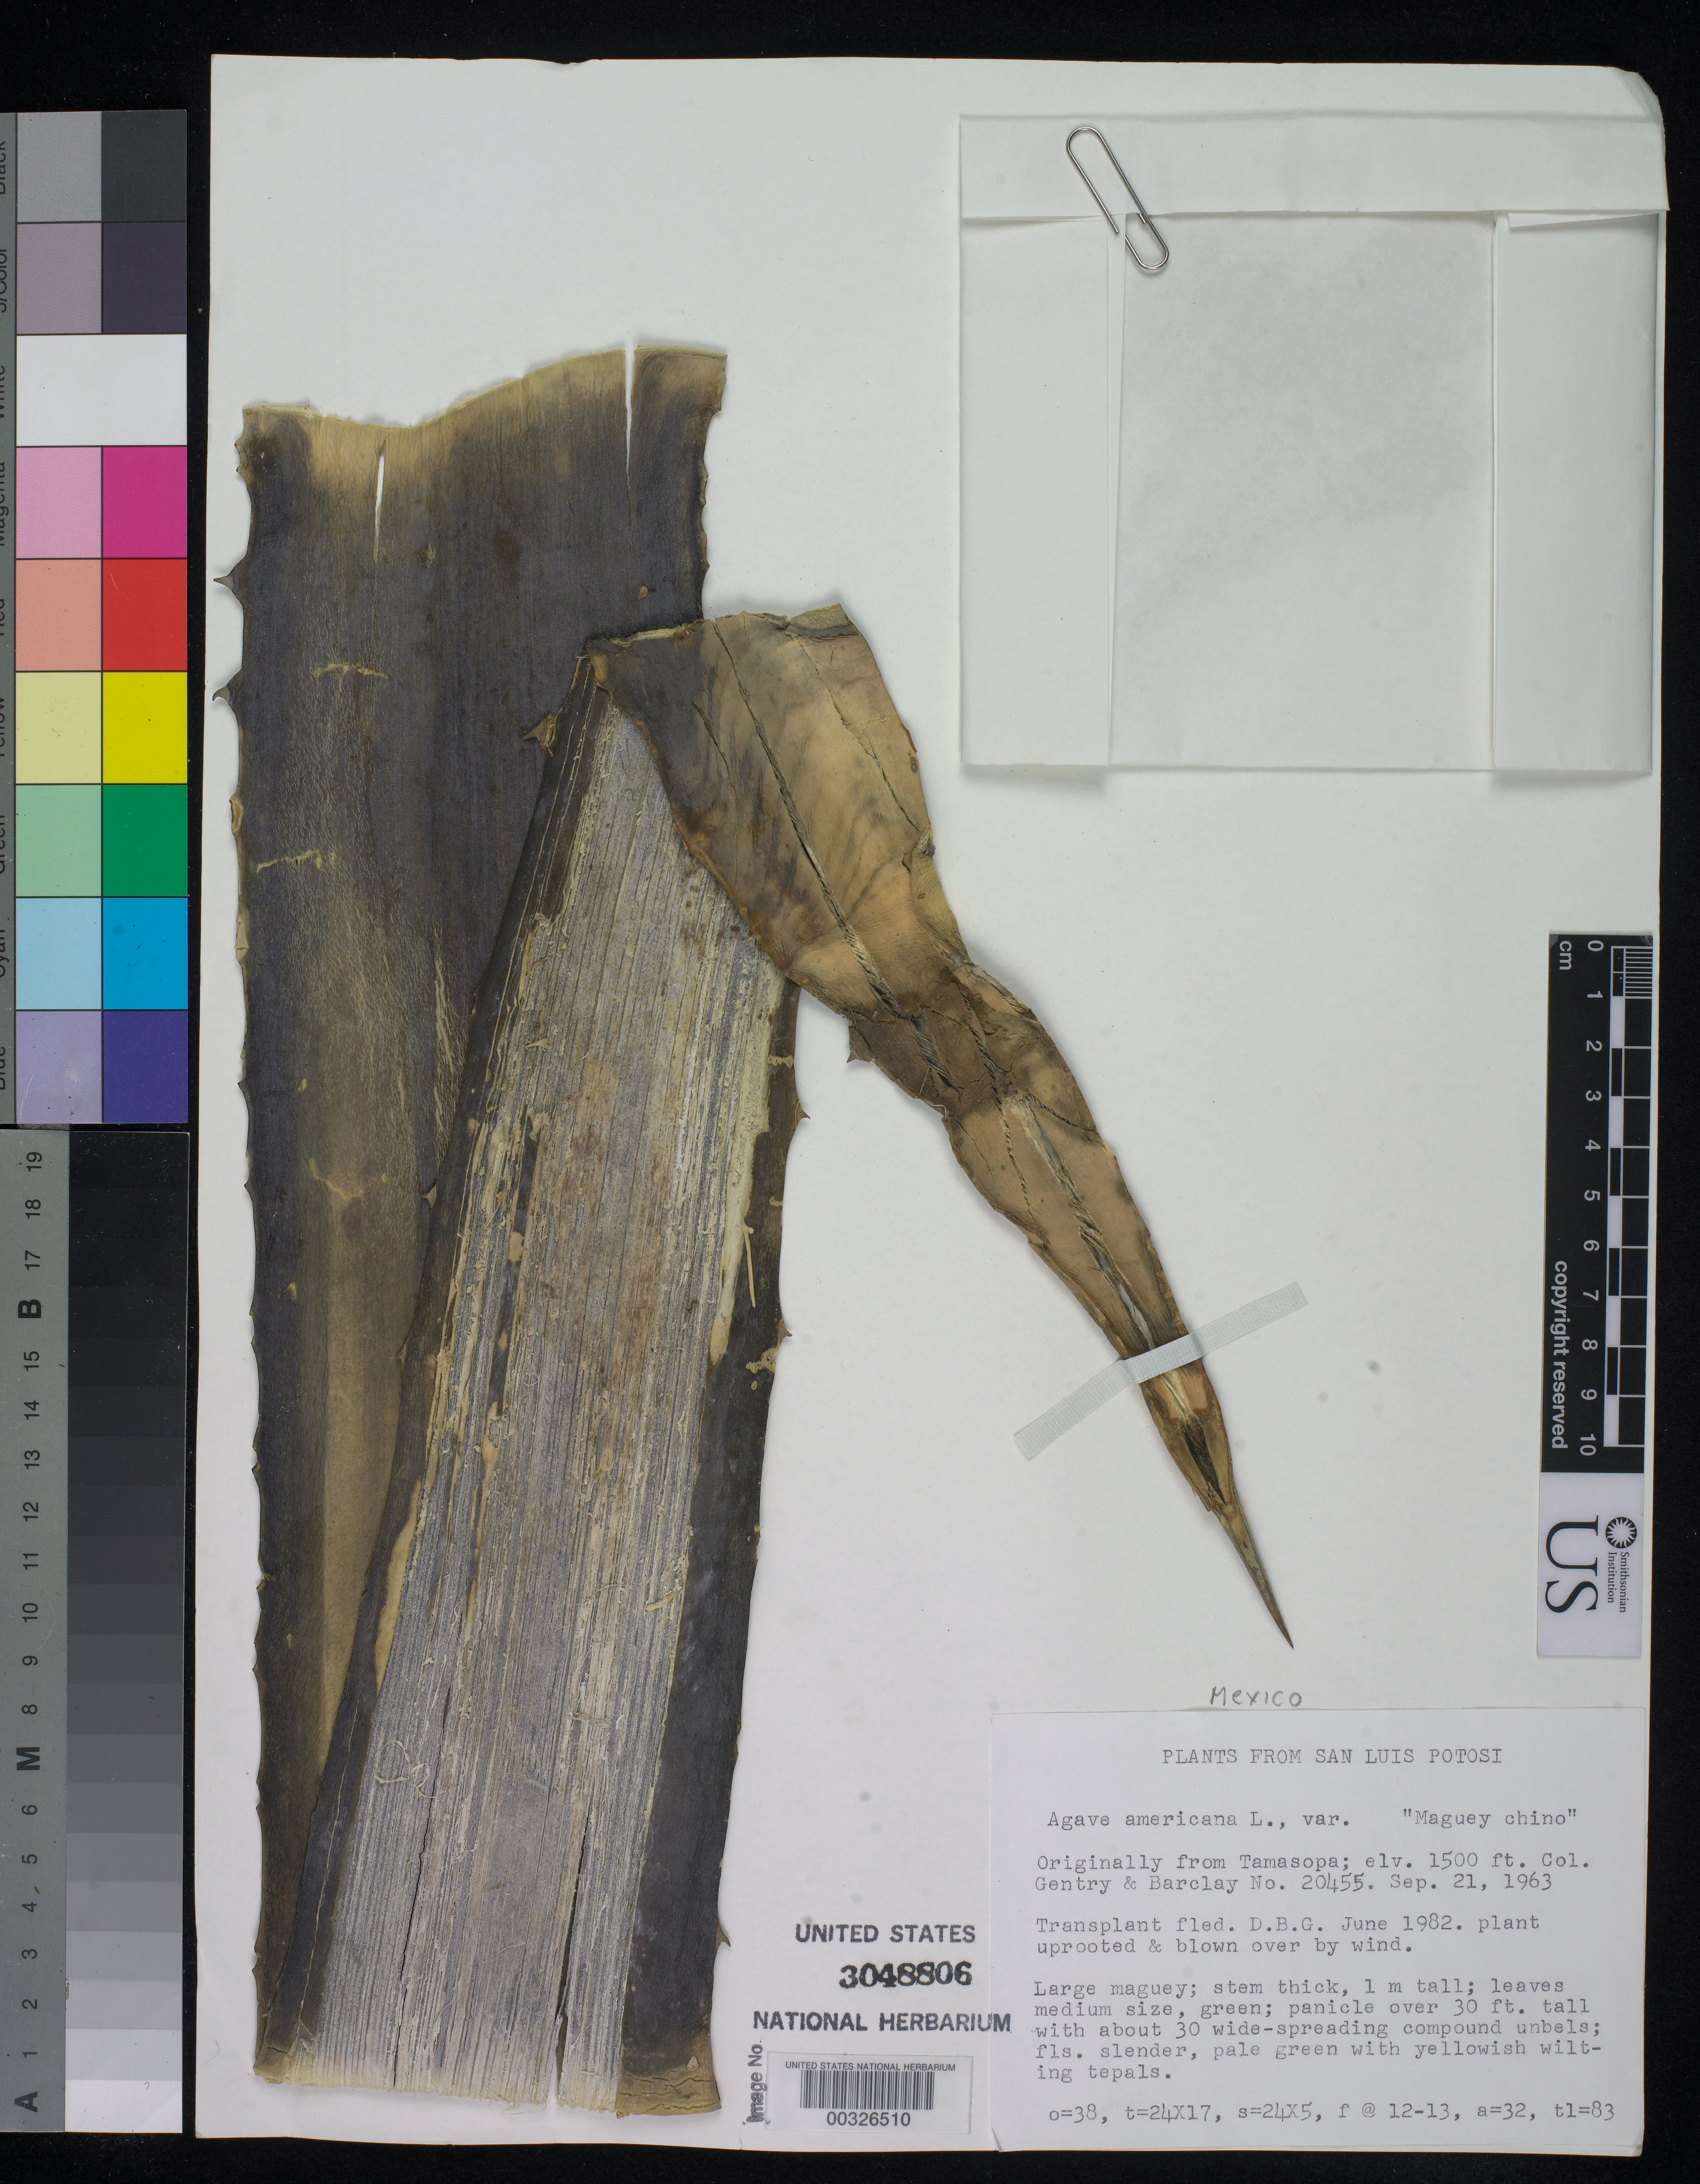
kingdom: Plantae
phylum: Tracheophyta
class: Liliopsida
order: Asparagales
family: Asparagaceae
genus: Agave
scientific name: Agave americana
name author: L.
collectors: H. S. Gentry & A. S. Barclay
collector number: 20455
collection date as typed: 21 Sep 1963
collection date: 1963-09-21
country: Mexico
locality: Tamasopa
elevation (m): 457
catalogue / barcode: US 3048806